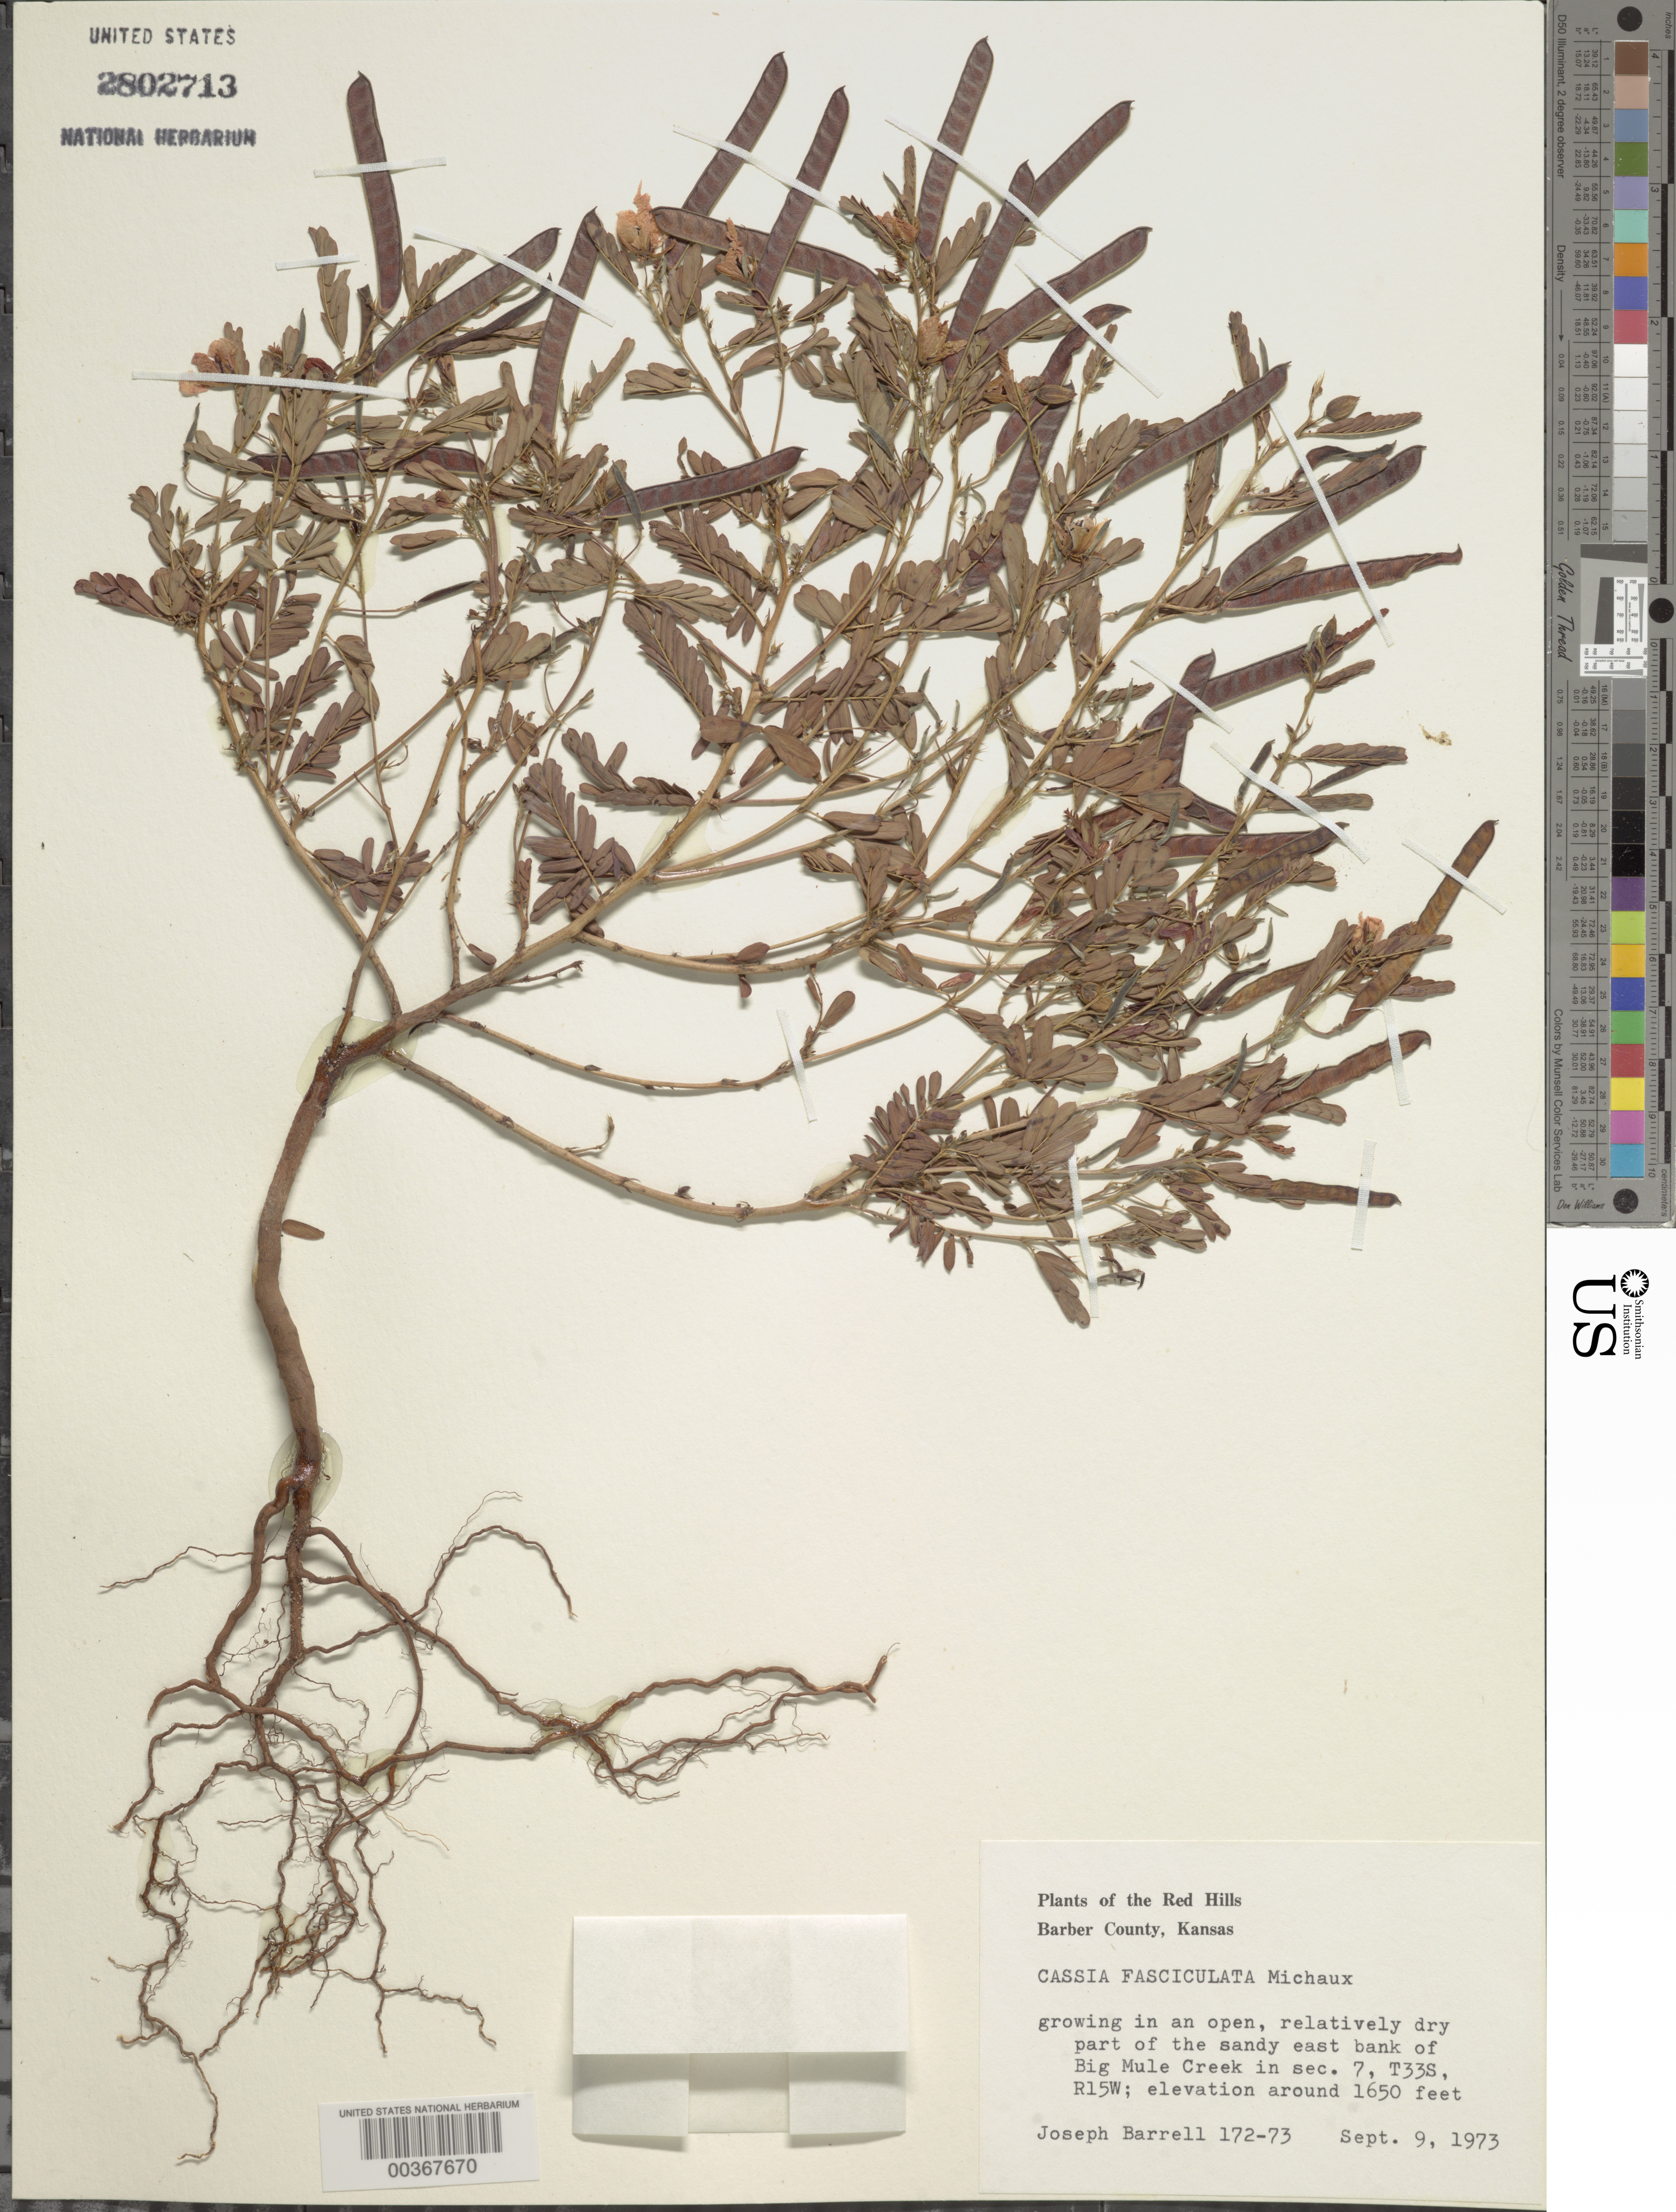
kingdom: Plantae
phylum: Tracheophyta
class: Magnoliopsida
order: Fabales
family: Fabaceae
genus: Chamaecrista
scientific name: Chamaecrista fasciculata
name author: (Michx.) Greene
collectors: J. Barrell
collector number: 172-73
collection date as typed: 09 Sep 1973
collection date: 1973-09-09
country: United States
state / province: Kansas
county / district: Barber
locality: E bank of big mule creek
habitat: Open, relatively dry part of sandy bank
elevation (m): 503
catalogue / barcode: US 2802713